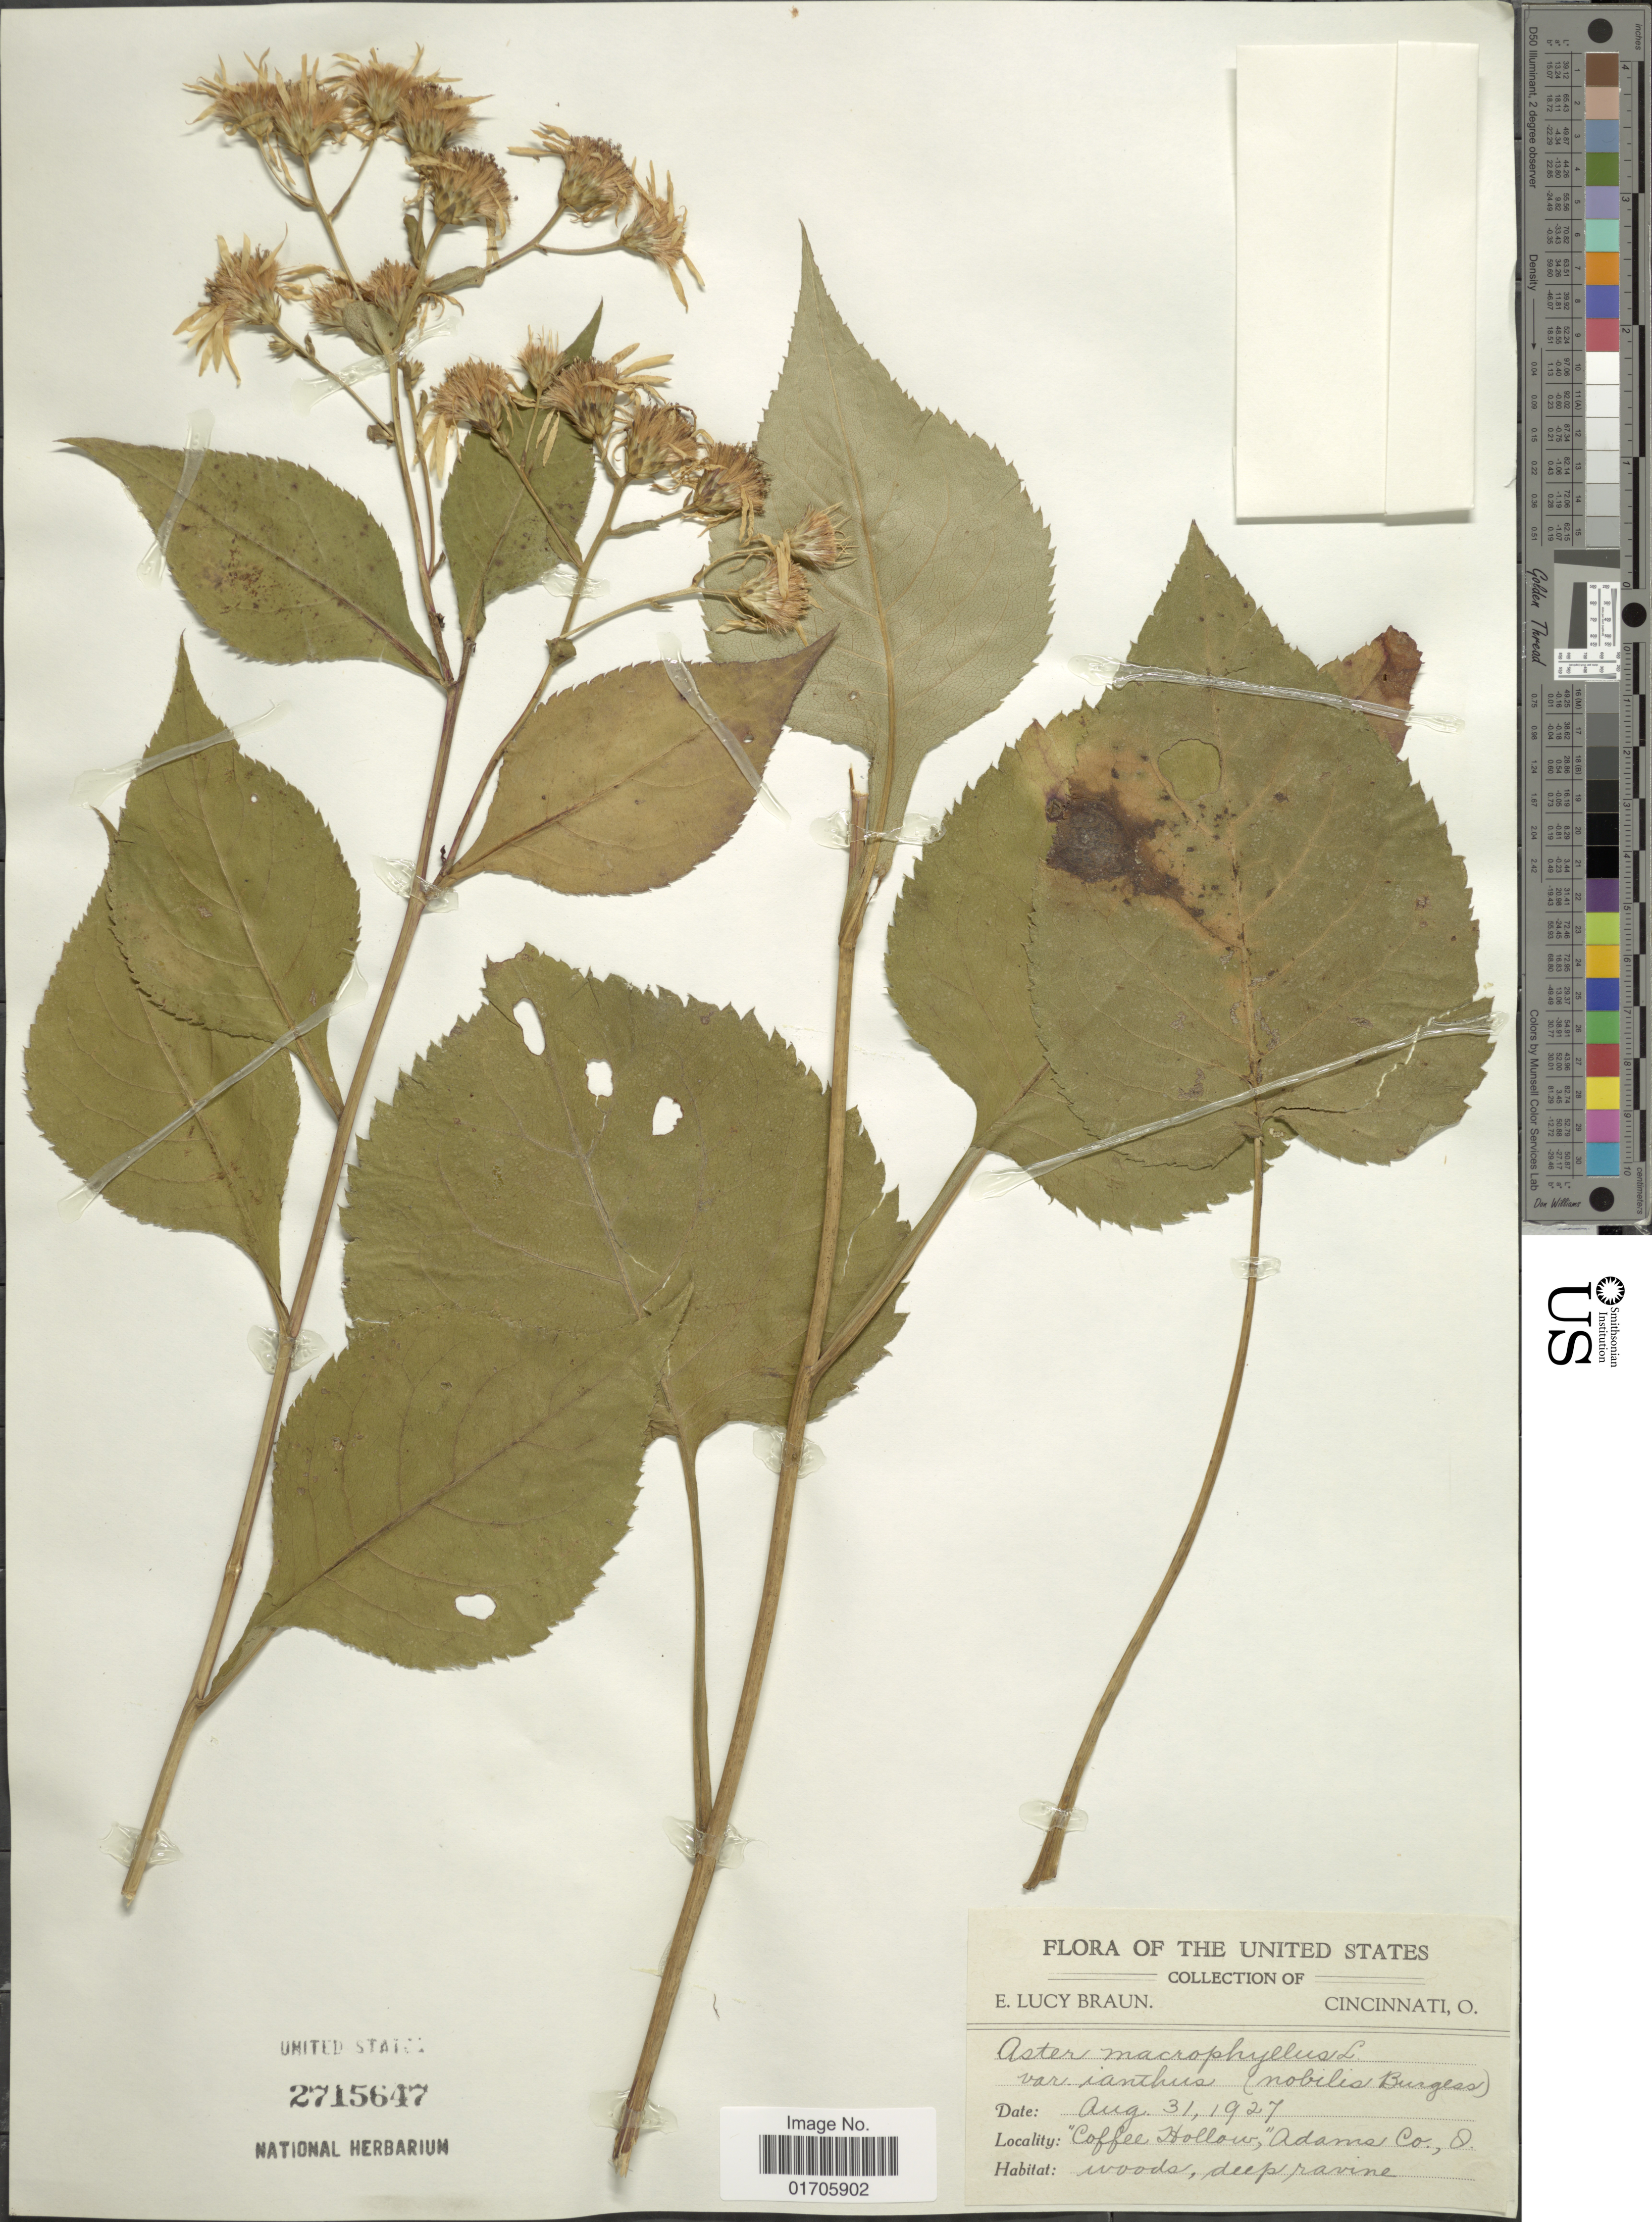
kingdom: Plantae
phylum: Tracheophyta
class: Magnoliopsida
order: Asterales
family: Asteraceae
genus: Eurybia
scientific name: Eurybia macrophylla var. ianthina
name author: (E.S. Burgess) G. Wilh. & Rericha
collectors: E. L. Braun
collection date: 1927-08-31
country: United States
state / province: Ohio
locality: Coffee Hollow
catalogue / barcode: US 2715647